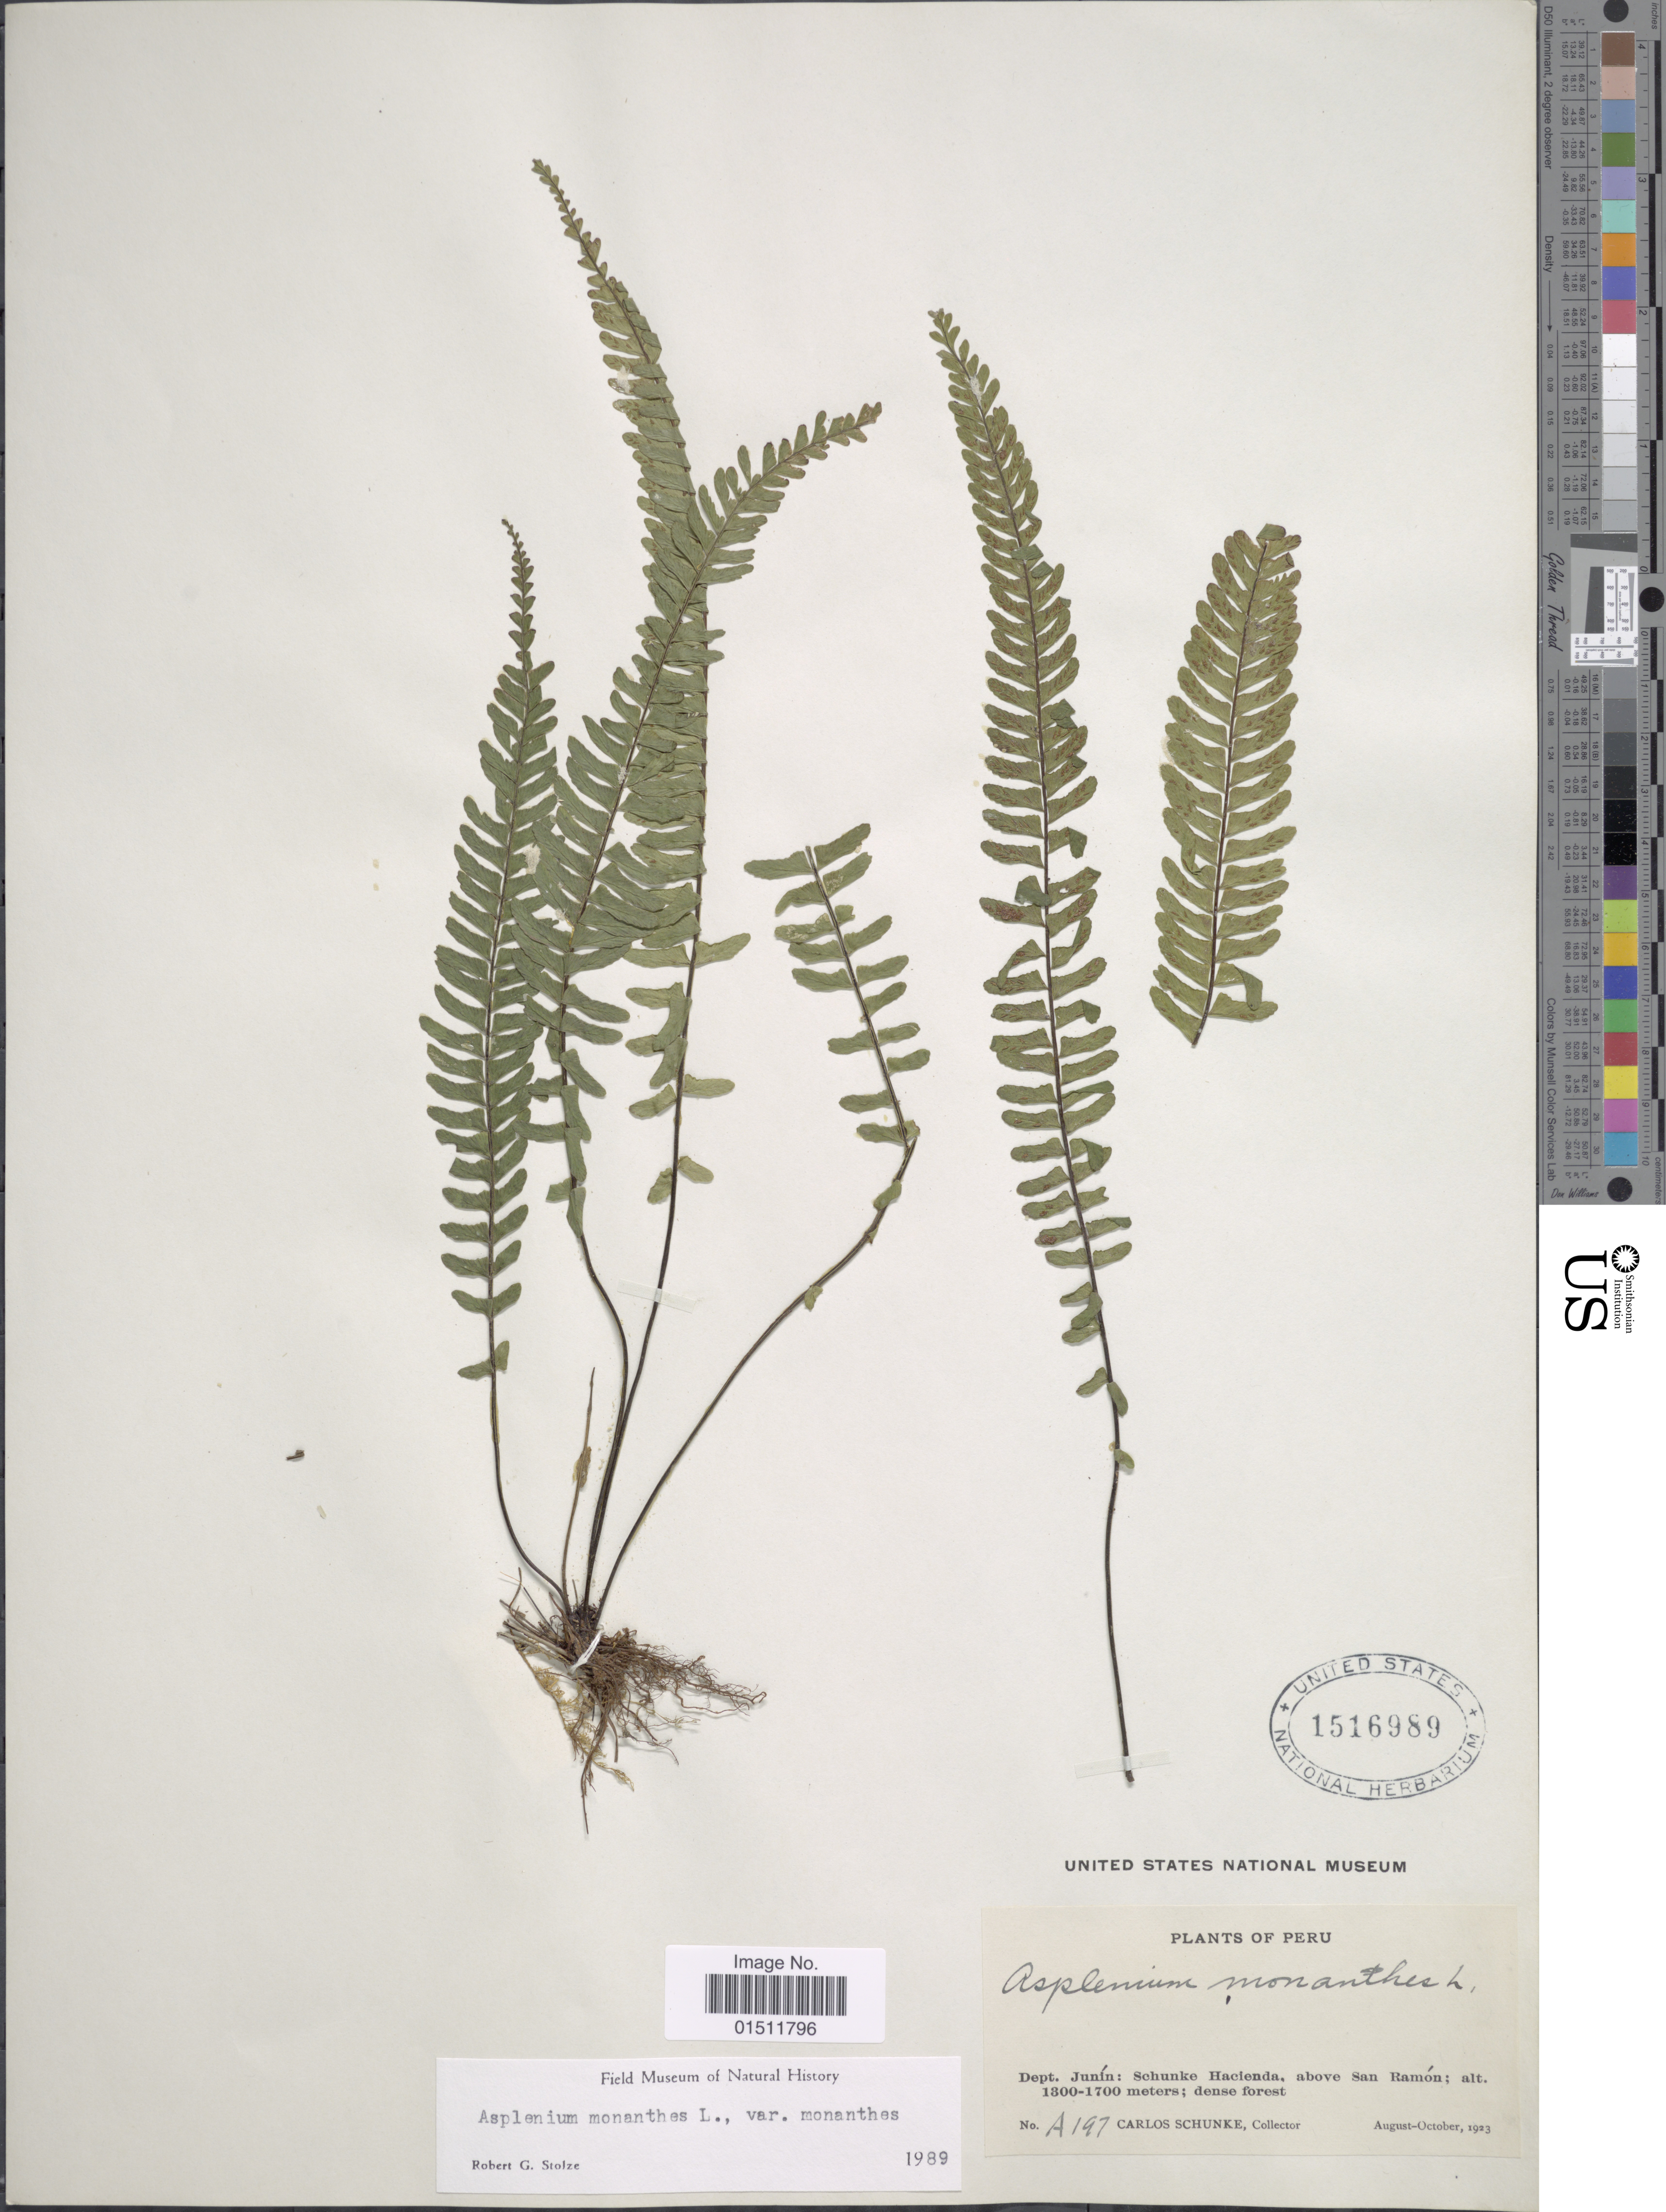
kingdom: Plantae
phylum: Tracheophyta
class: Polypodiopsida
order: Polypodiales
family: Aspleniaceae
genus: Asplenium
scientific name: Asplenium monanthes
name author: L.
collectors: C. Schunke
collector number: A197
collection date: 1923-08/1923-10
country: Peru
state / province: Junín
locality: Dept. Junin: Schunke Hacienda, above San Ramon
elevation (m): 1300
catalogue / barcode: US 1516989